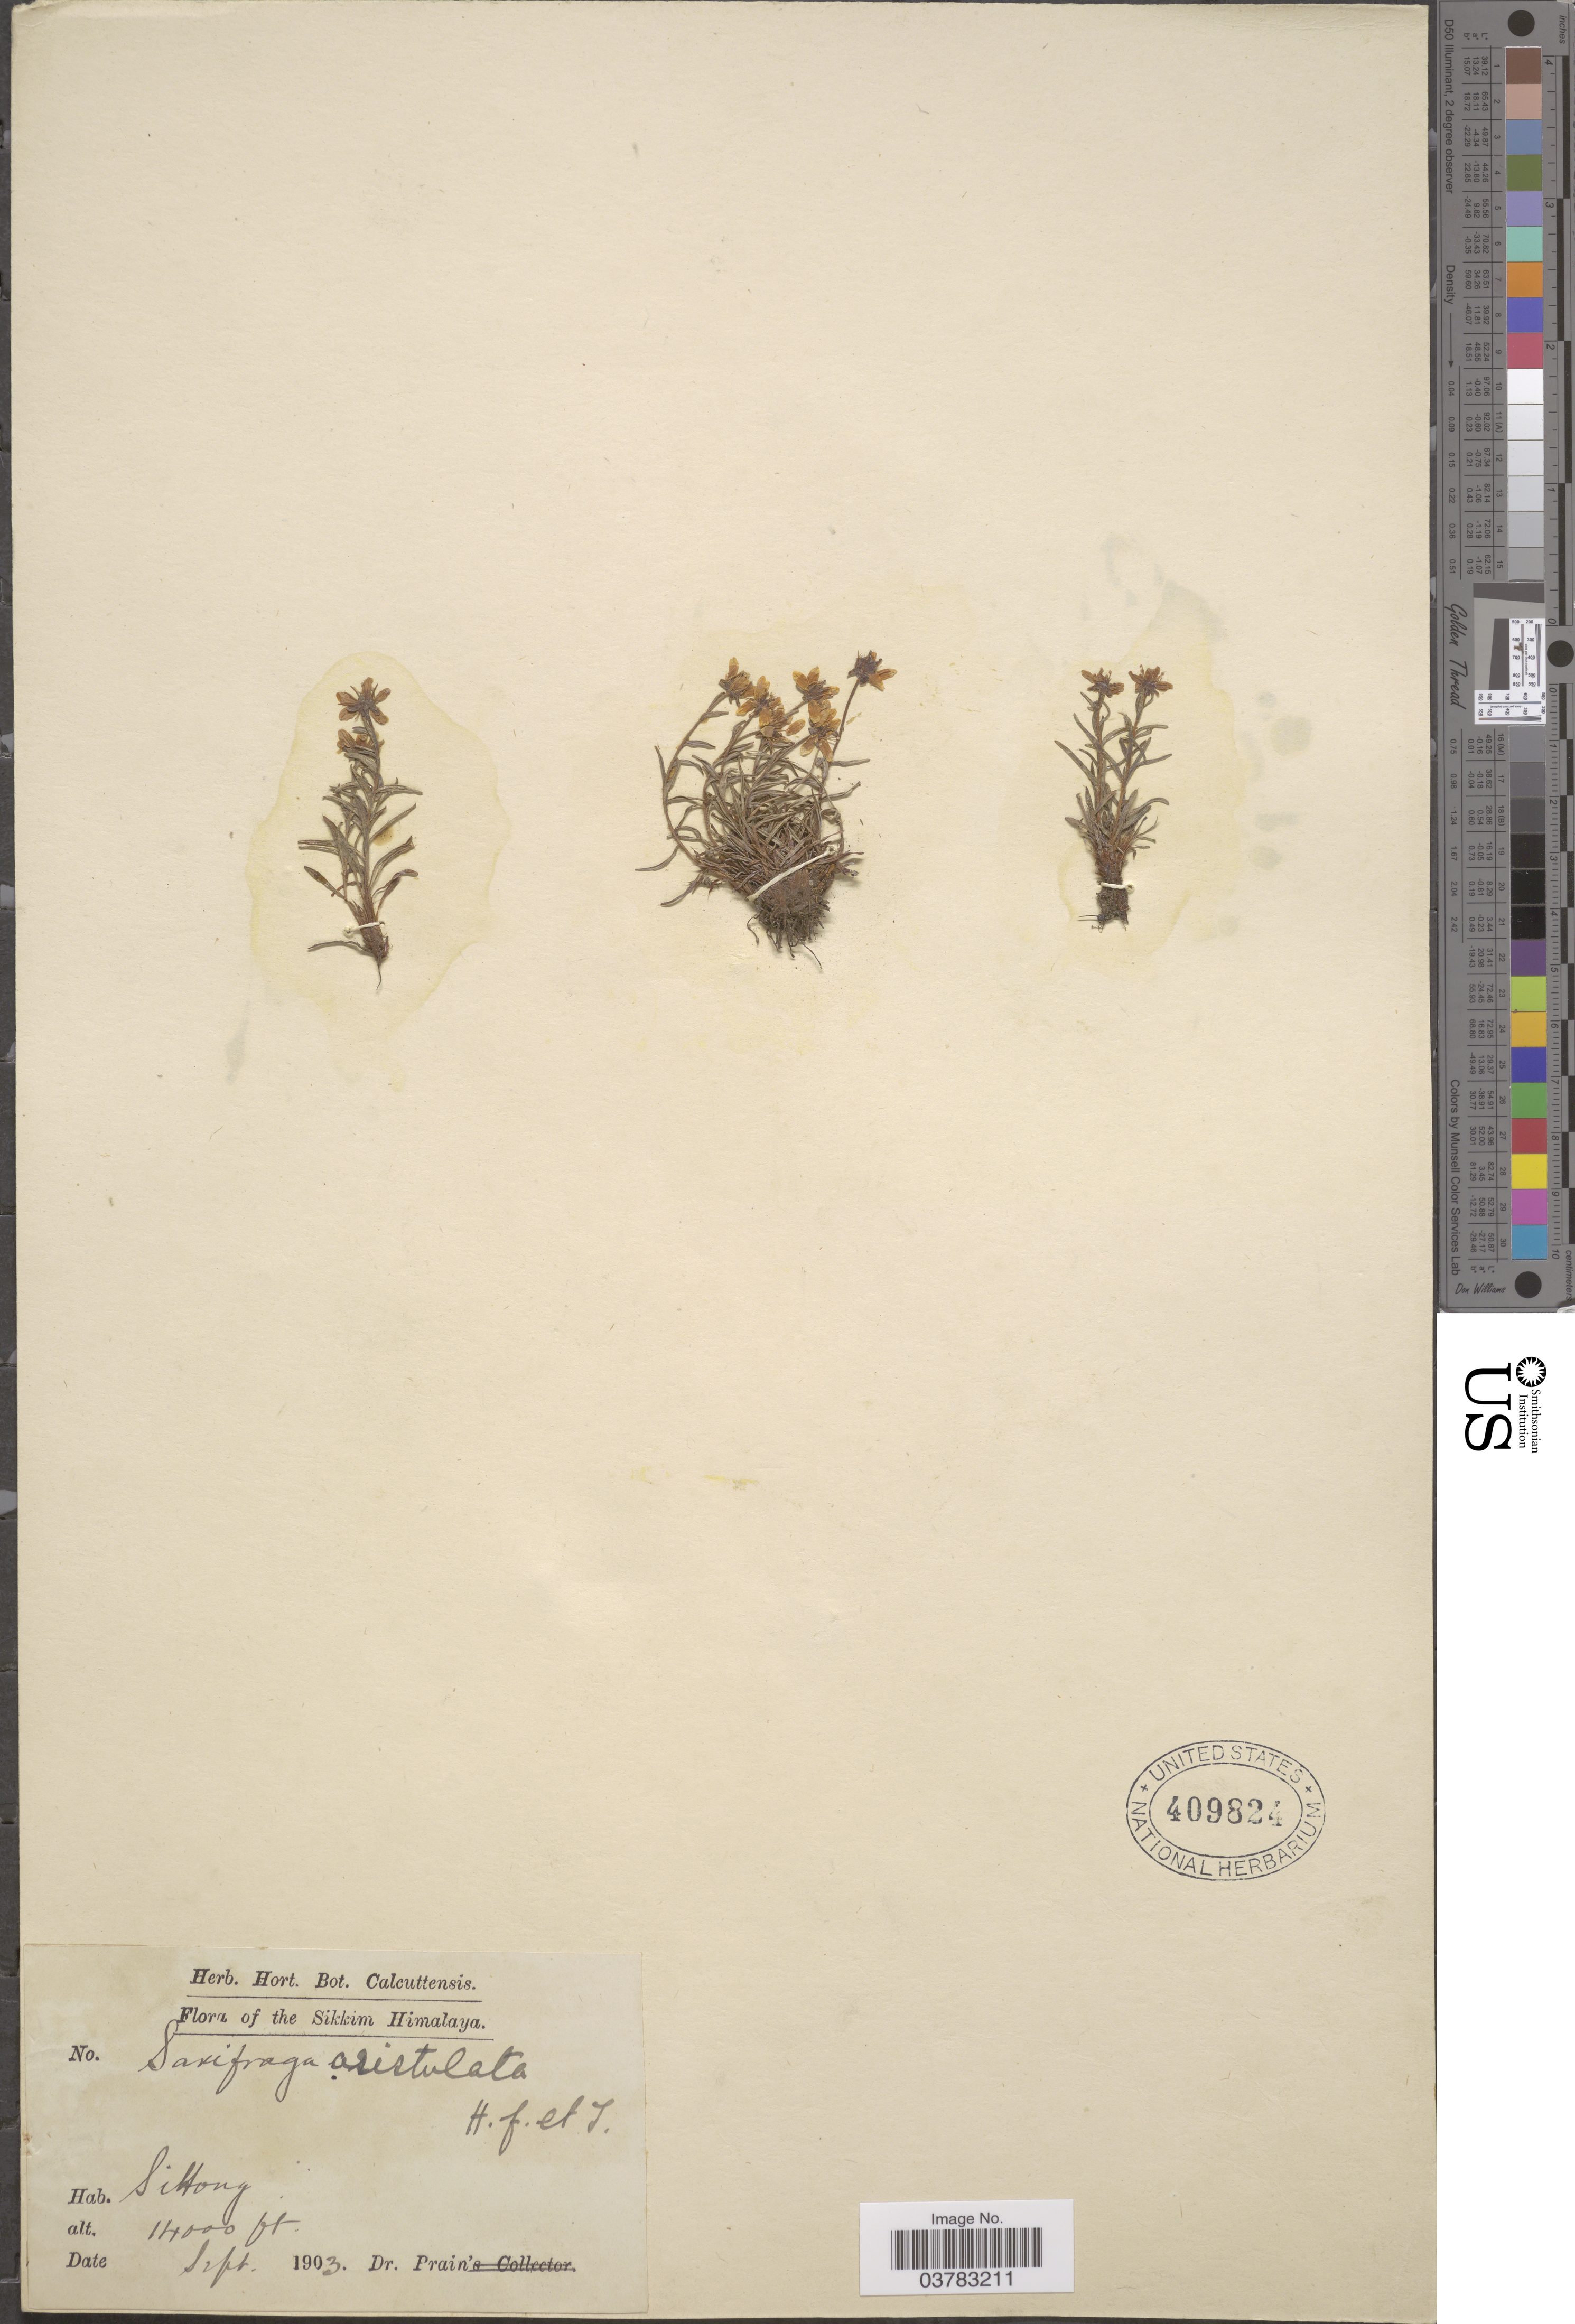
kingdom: Plantae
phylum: Tracheophyta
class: Magnoliopsida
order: Saxifragales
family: Saxifragaceae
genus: Saxifraga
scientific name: Saxifraga aristulata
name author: Hook. f. & Thomson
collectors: Prain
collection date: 1903-09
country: India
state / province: Sikkim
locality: Sikkim Himalaya. Sillong.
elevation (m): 4267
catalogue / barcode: US 409824